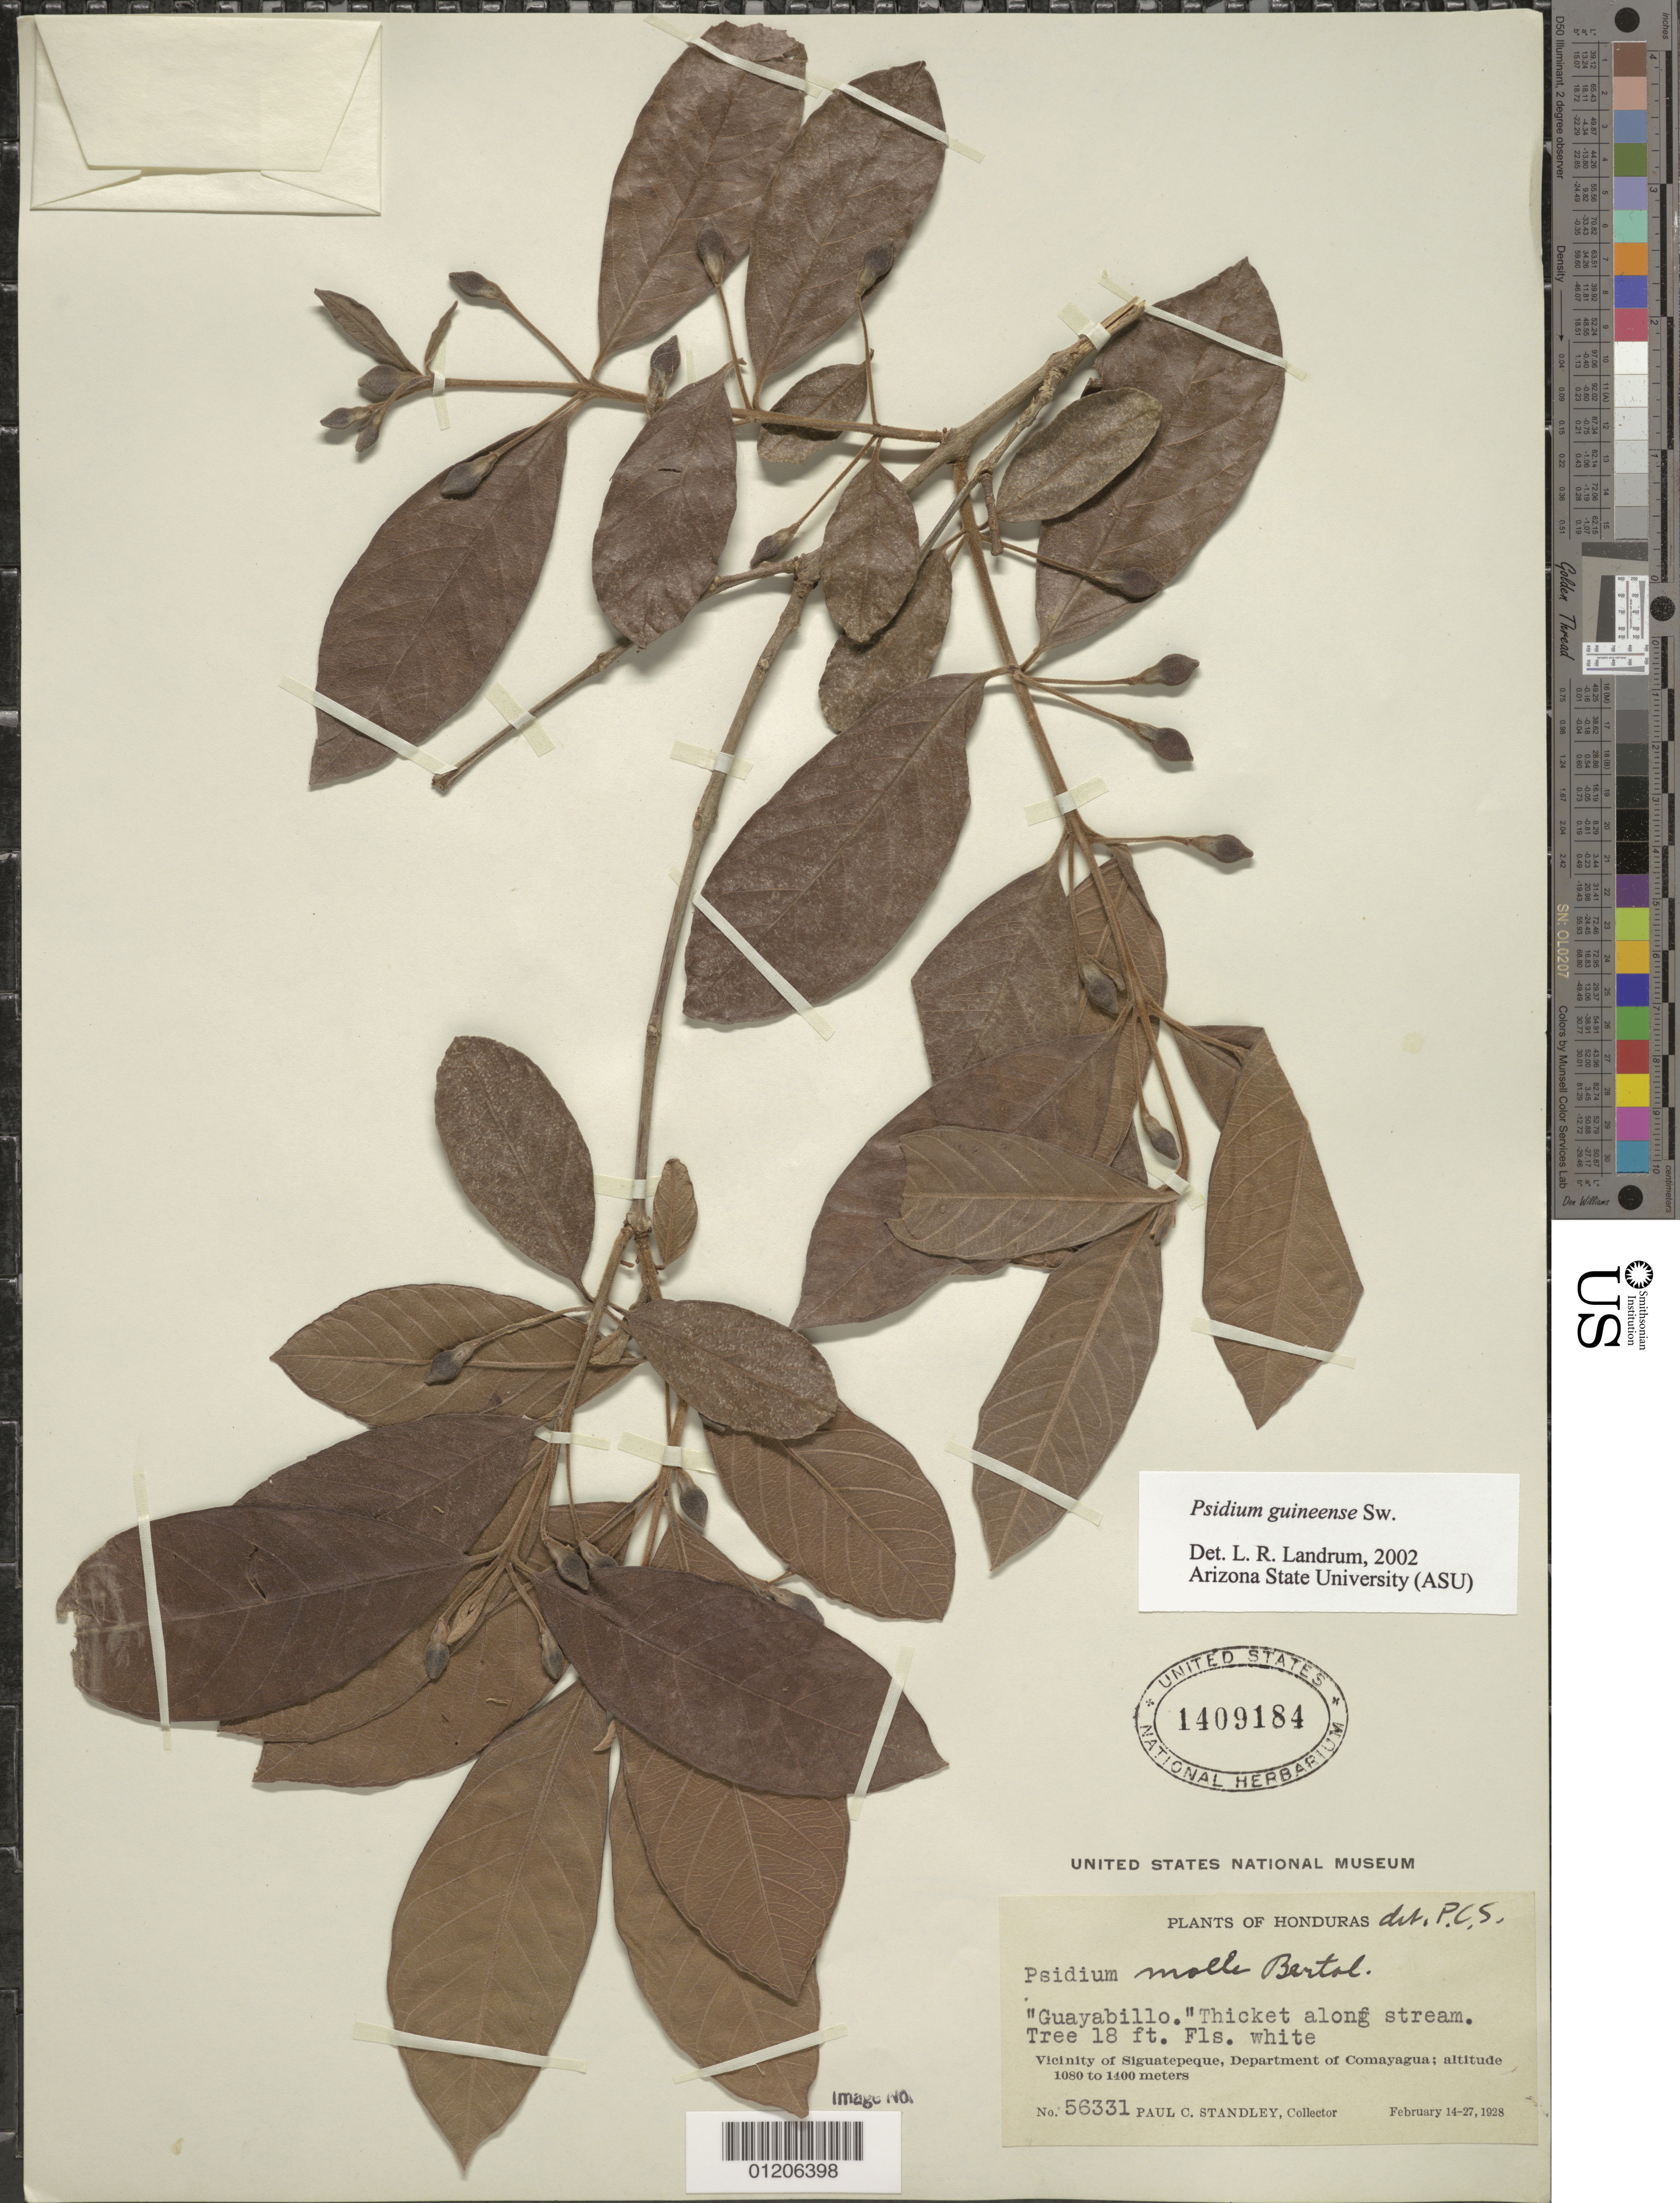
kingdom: Plantae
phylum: Tracheophyta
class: Magnoliopsida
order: Myrtales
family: Myrtaceae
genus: Psidium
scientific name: Psidium guineense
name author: Sw.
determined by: Landrum, L. R.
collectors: P. C. Standley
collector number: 56331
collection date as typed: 14 Feb 1928 to 27 Feb 1928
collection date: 1928-02-14/1928-02-27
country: Honduras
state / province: Comayagua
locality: Vicinity of Siguatepeque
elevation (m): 1080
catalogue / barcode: US 1409184